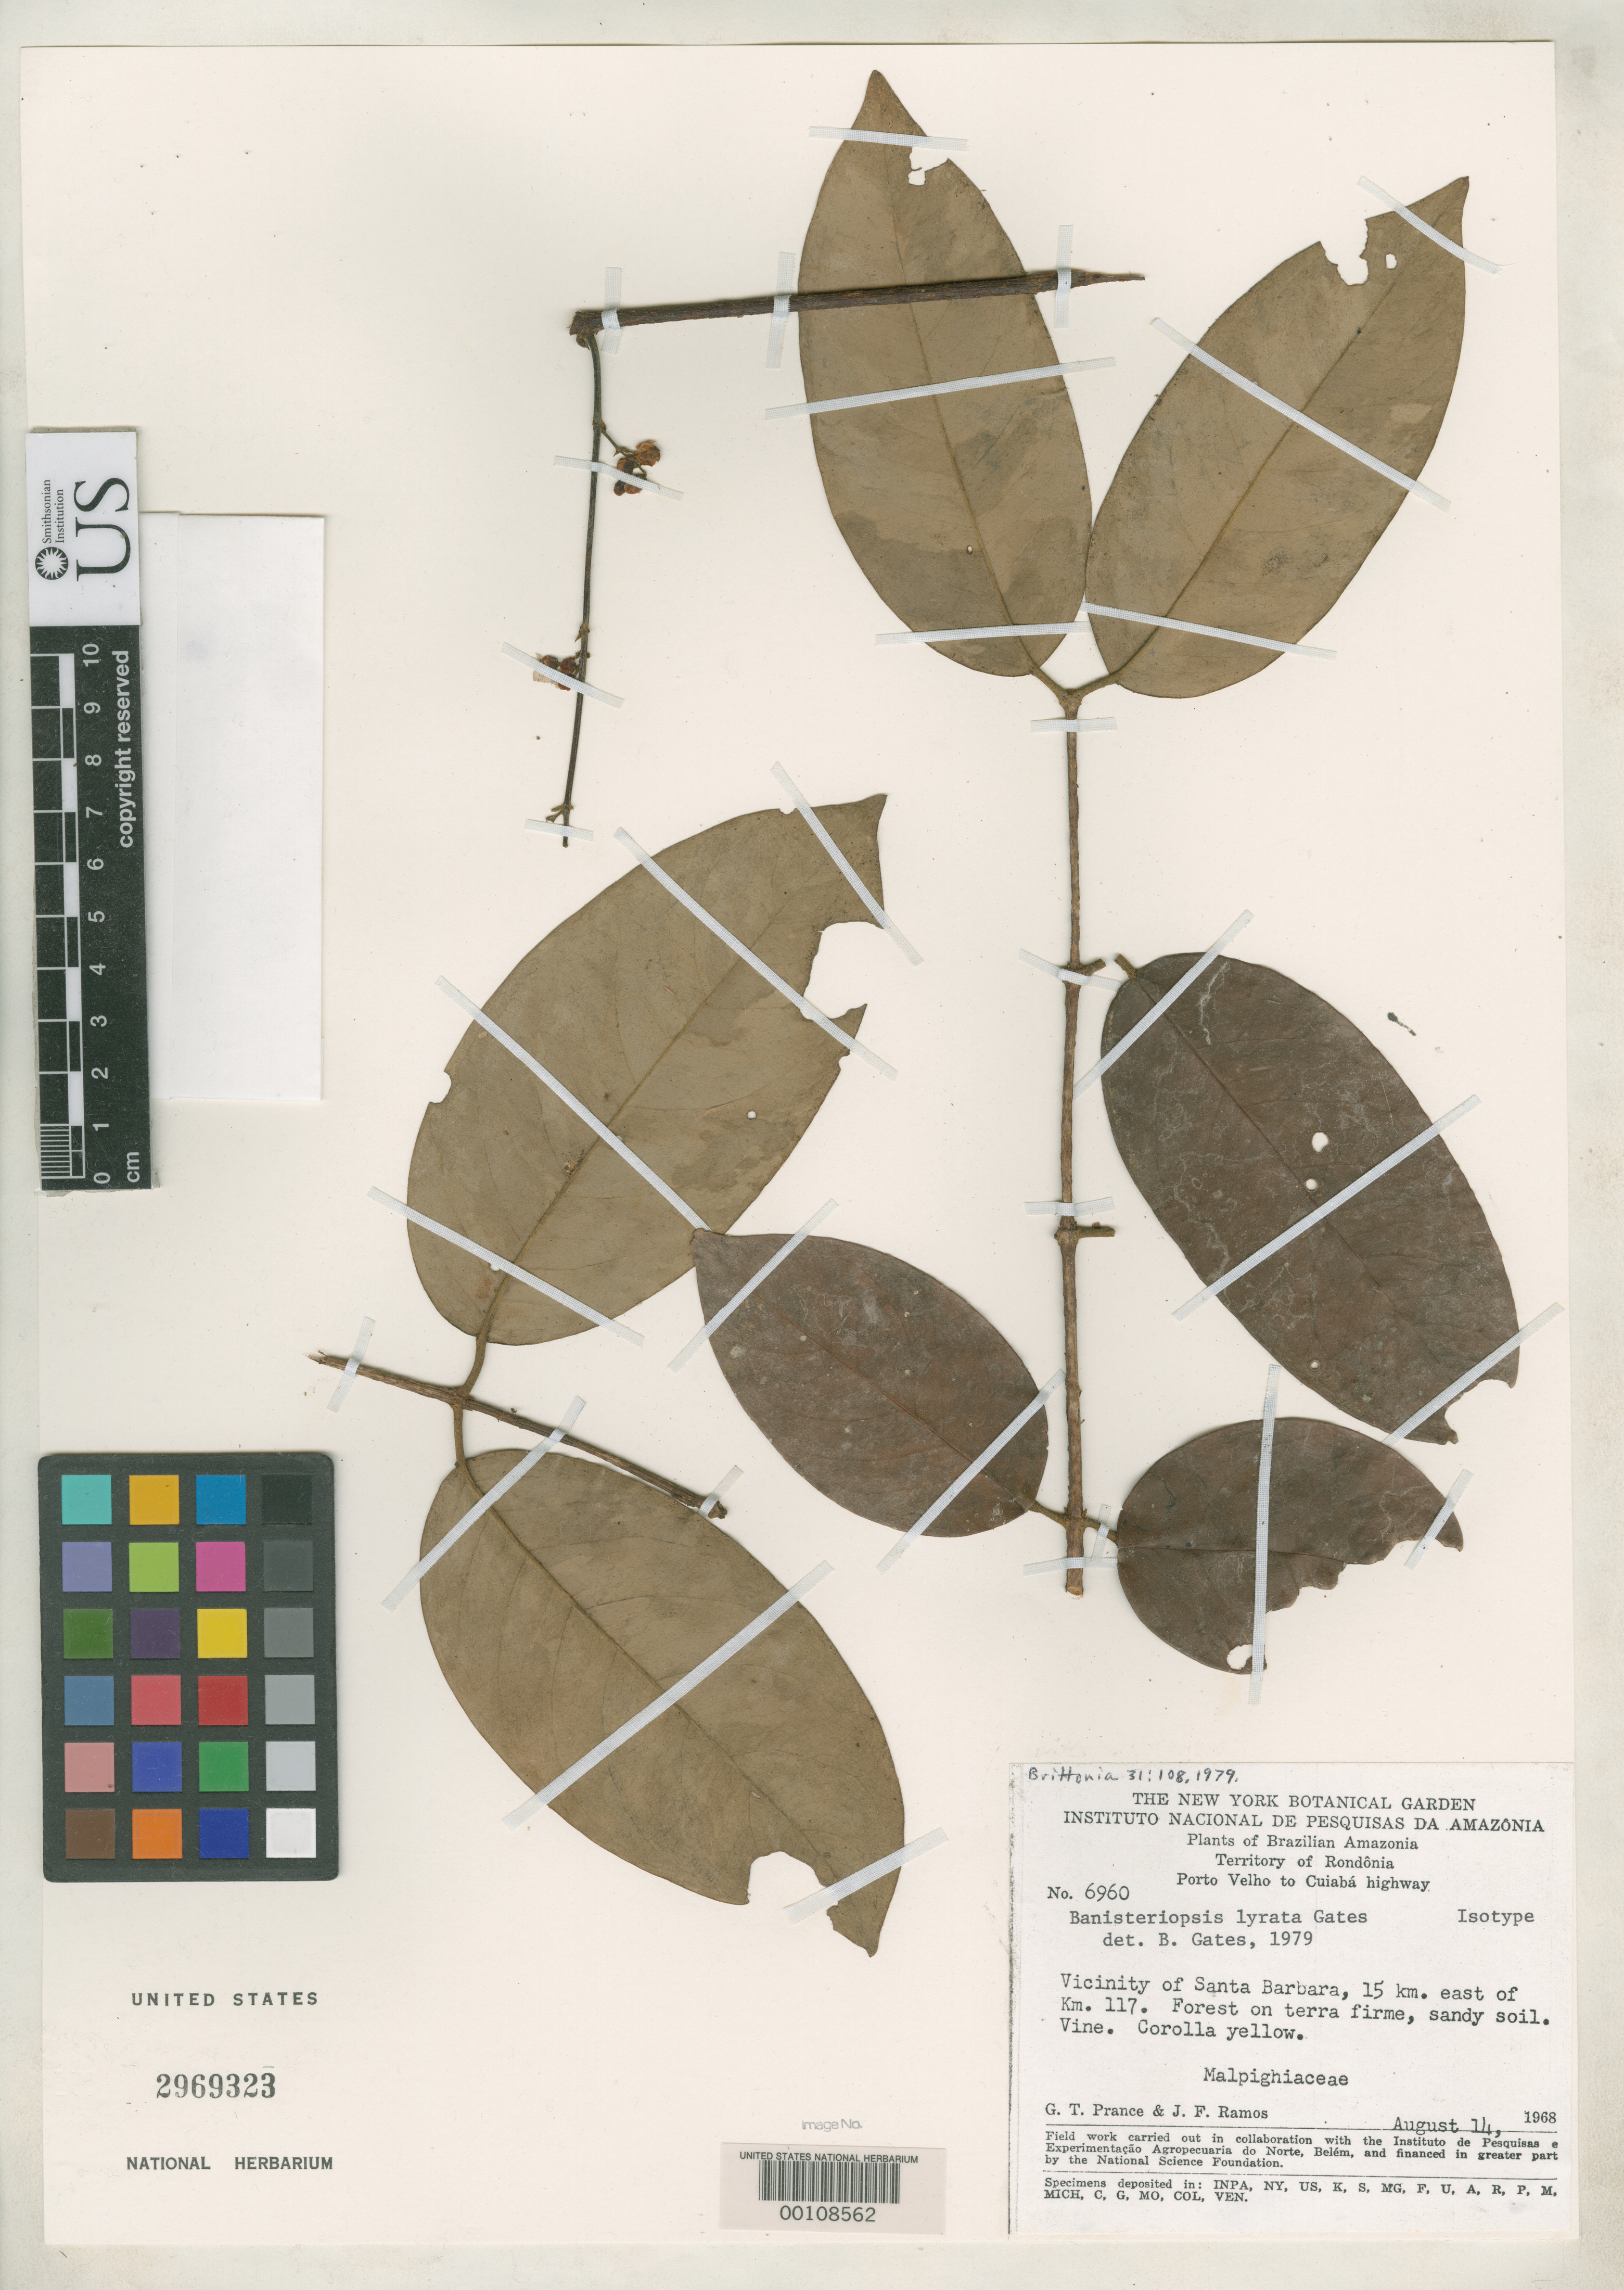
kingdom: Plantae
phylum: Tracheophyta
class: Magnoliopsida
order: Malpighiales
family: Malpighiaceae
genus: Banisteriopsis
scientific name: Banisteriopsis lyrata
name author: B. Gates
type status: Isotype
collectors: G. T. Prance & J. F. Ramos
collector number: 6960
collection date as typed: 14 Aug 1968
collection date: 1968-08-14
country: Brazil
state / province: Rondônia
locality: Porto Velho to Cuiaba Highway.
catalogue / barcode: US 2969323